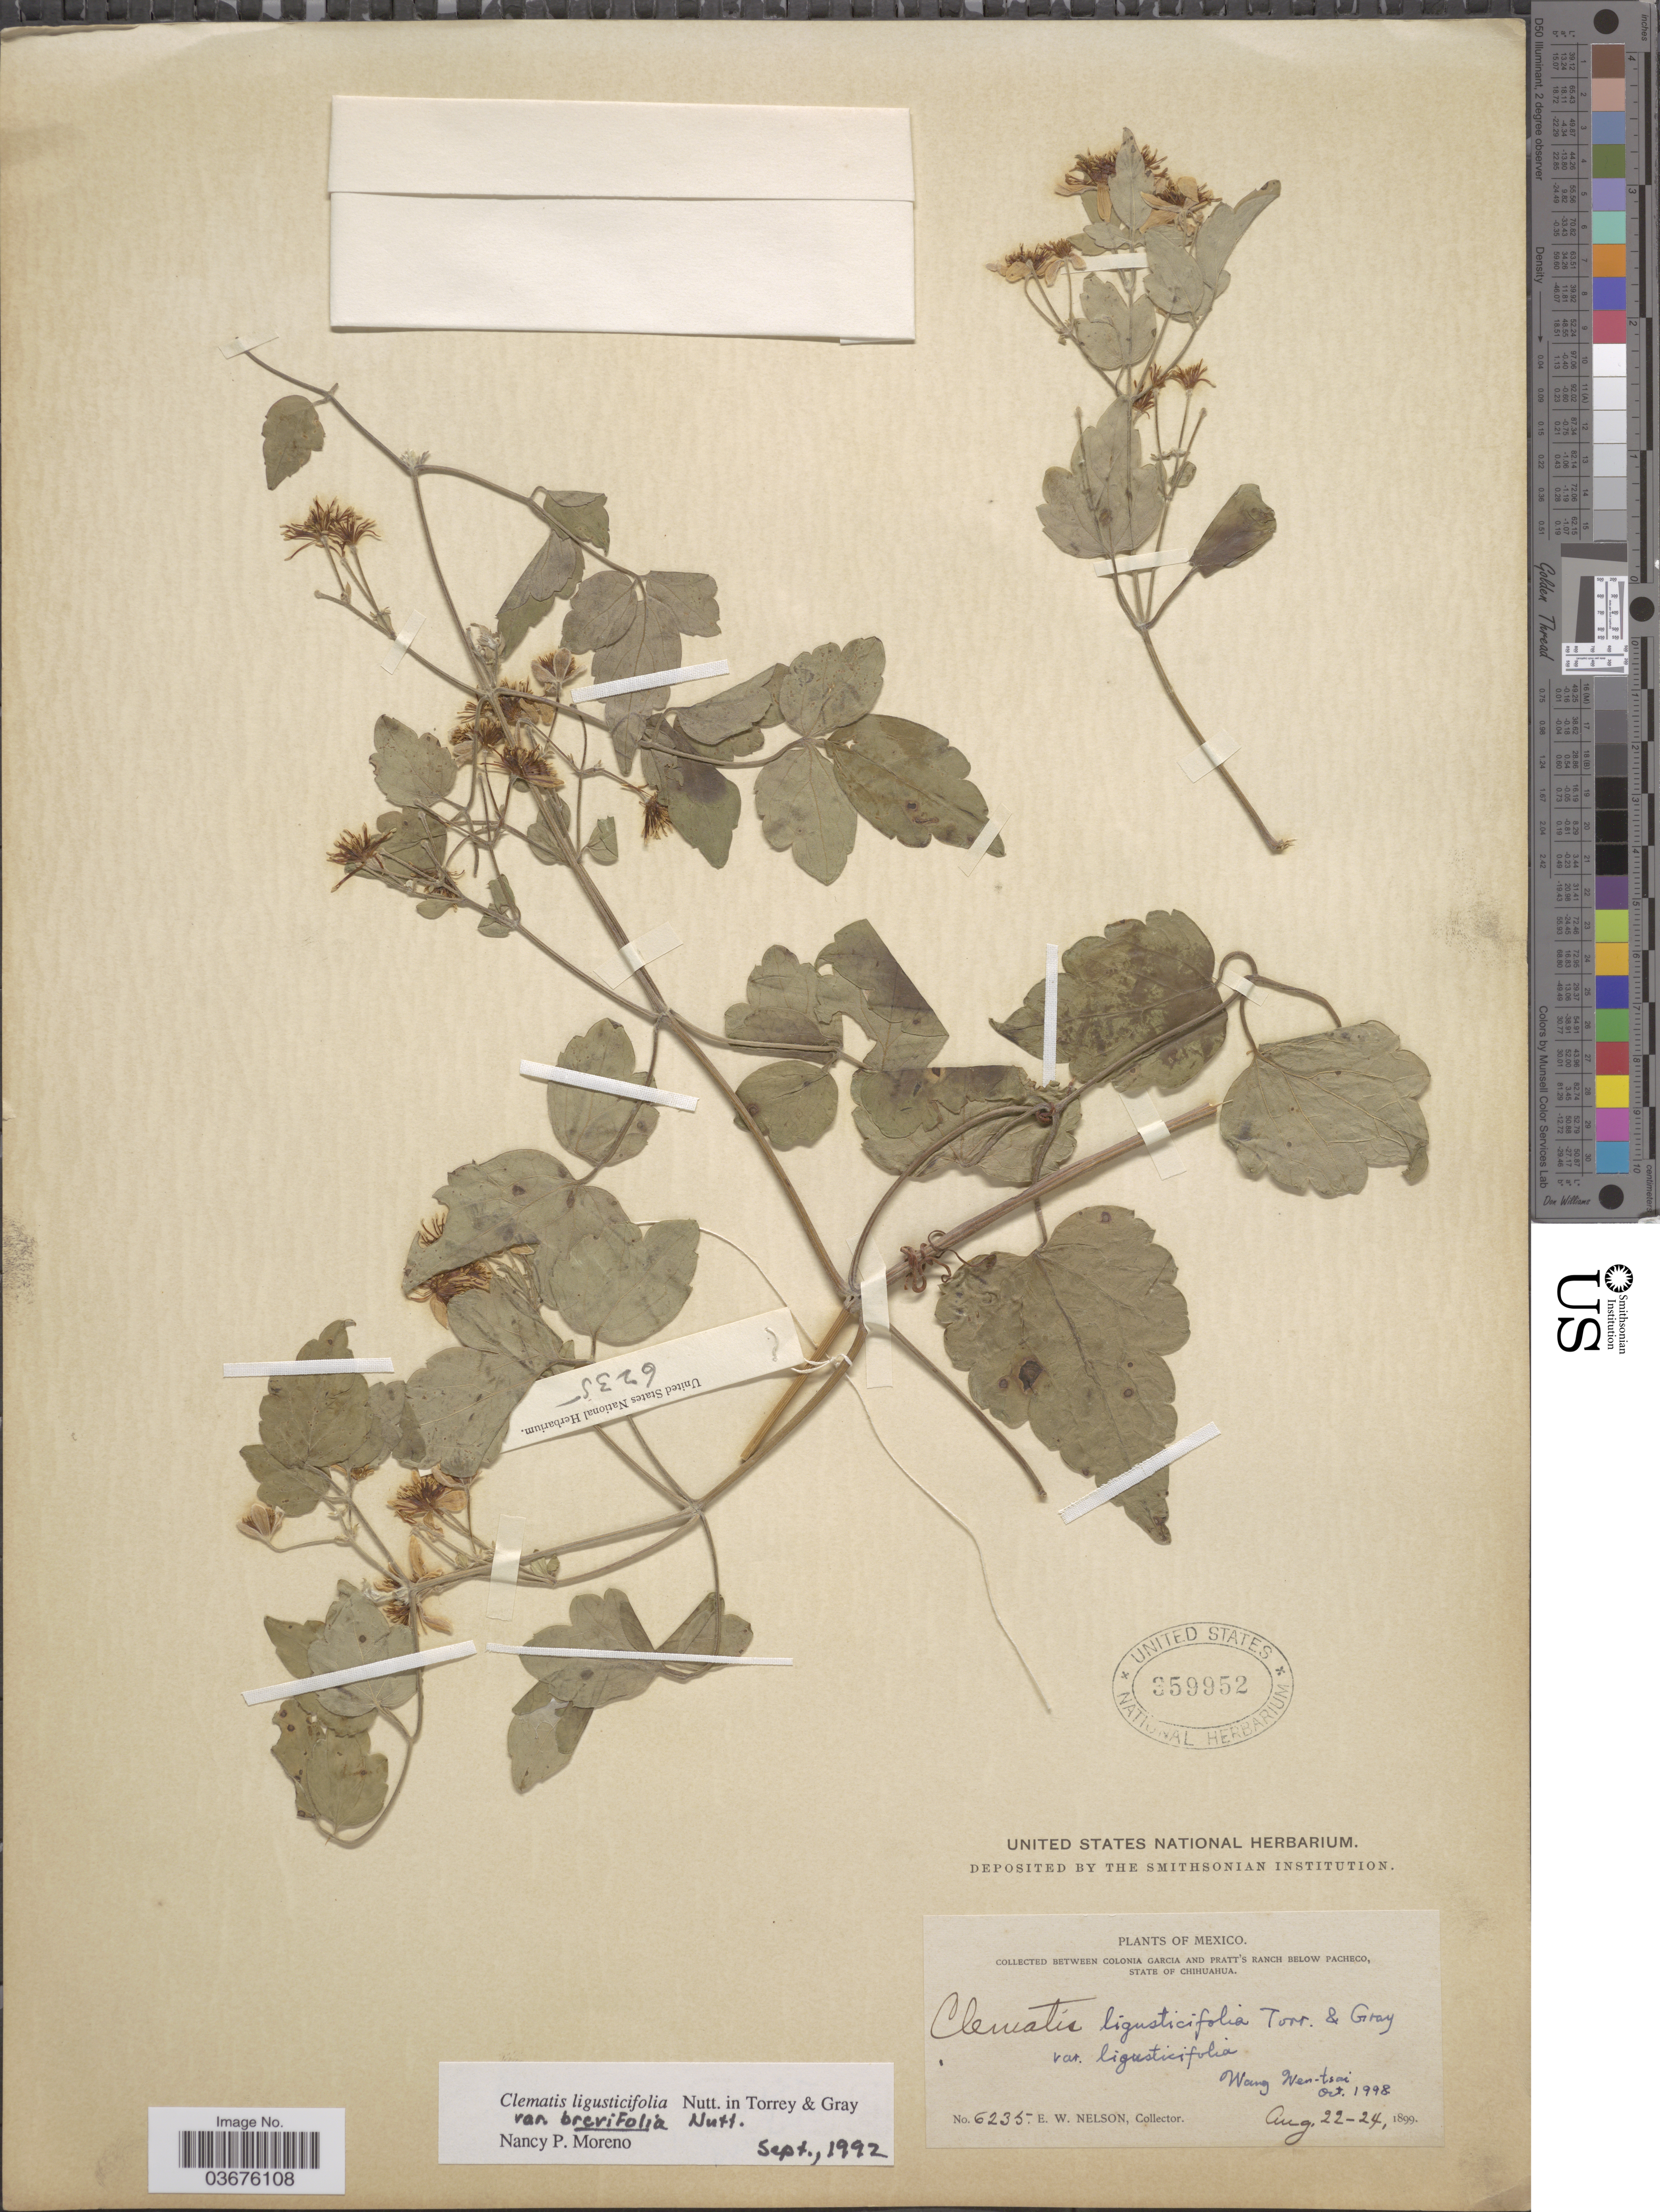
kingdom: Plantae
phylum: Tracheophyta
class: Magnoliopsida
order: Ranunculales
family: Ranunculaceae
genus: Clematis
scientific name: Clematis ligusticifolia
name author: Nutt.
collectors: E. W. Nelson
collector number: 6235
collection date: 1899-08-22/1899-08-24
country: Mexico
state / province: Chihuahua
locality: Betwee Colonia Garcia and Pratt's Ranch below Pacheco.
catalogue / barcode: US 359952